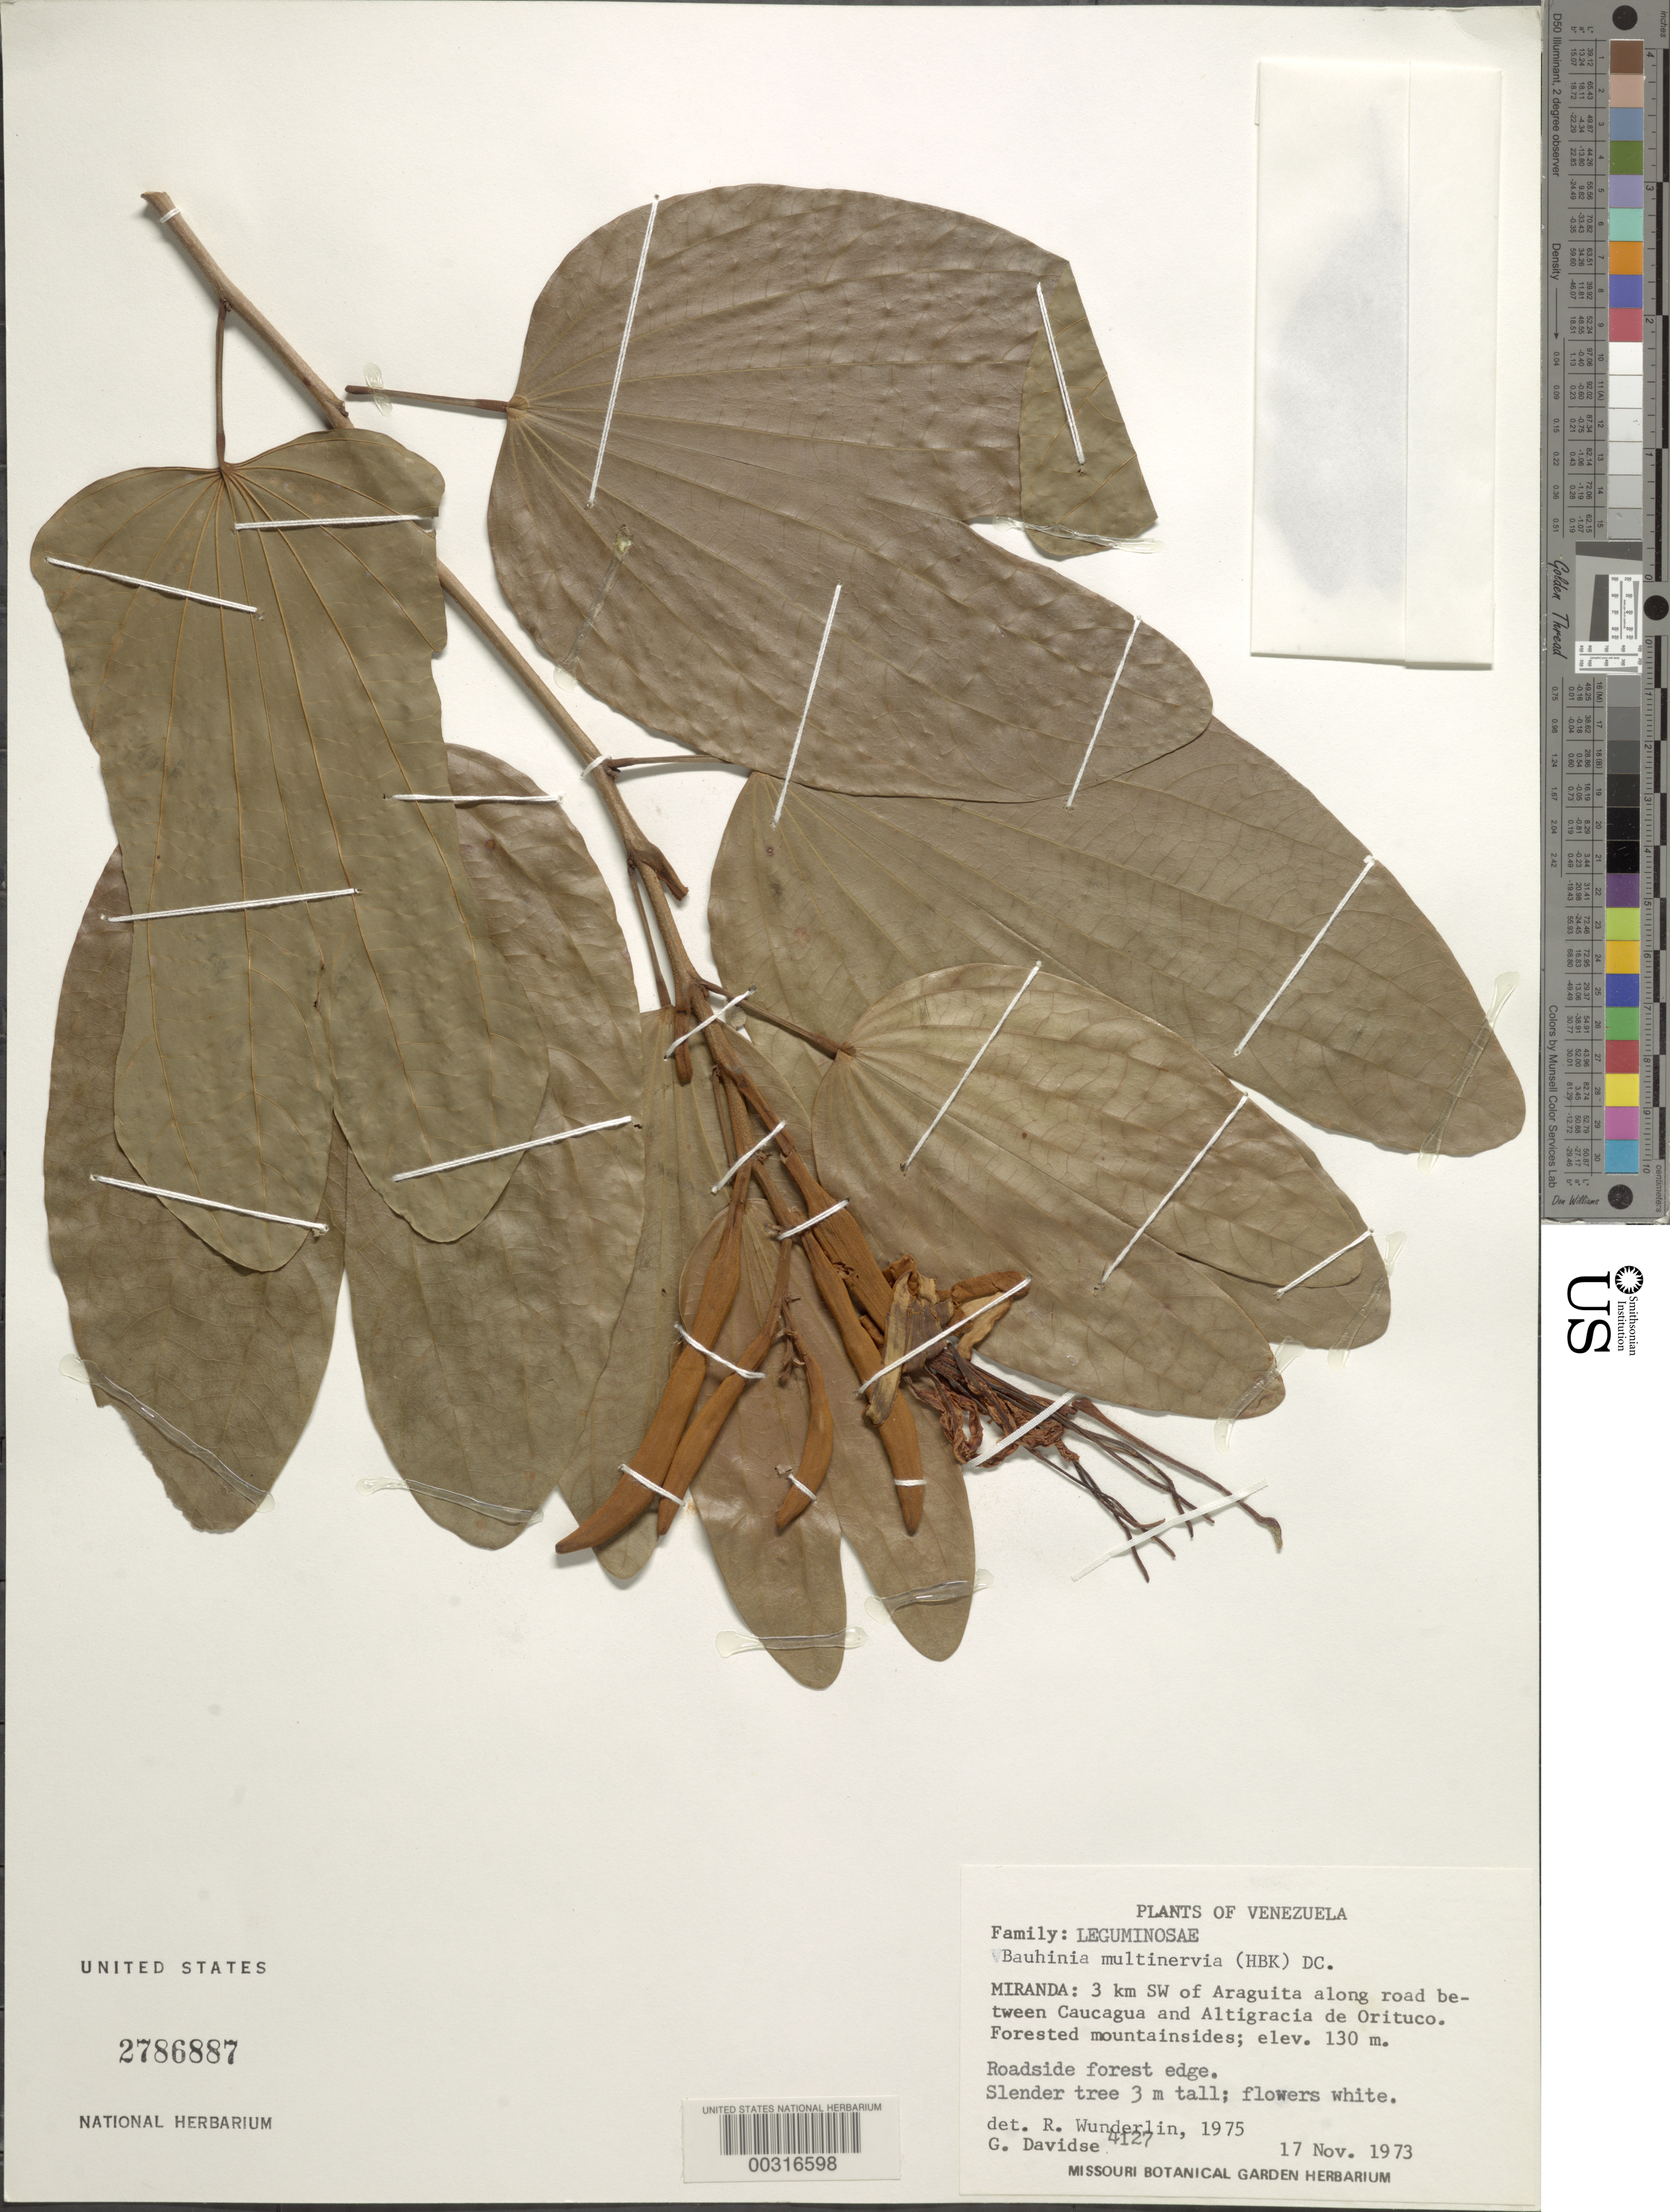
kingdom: Plantae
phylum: Tracheophyta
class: Magnoliopsida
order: Fabales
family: Fabaceae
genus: Bauhinia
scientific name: Bauhinia multinervia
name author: (Kunth) DC.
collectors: G. Davidse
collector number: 4127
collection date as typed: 17 Nov 1973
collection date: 1973-11-17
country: Venezuela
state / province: Miranda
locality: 3 km sw of araguita along road between caucagua and altigracia de orituco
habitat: Roadside forest edge; forested mountainsides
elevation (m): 130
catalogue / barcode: US 2786887